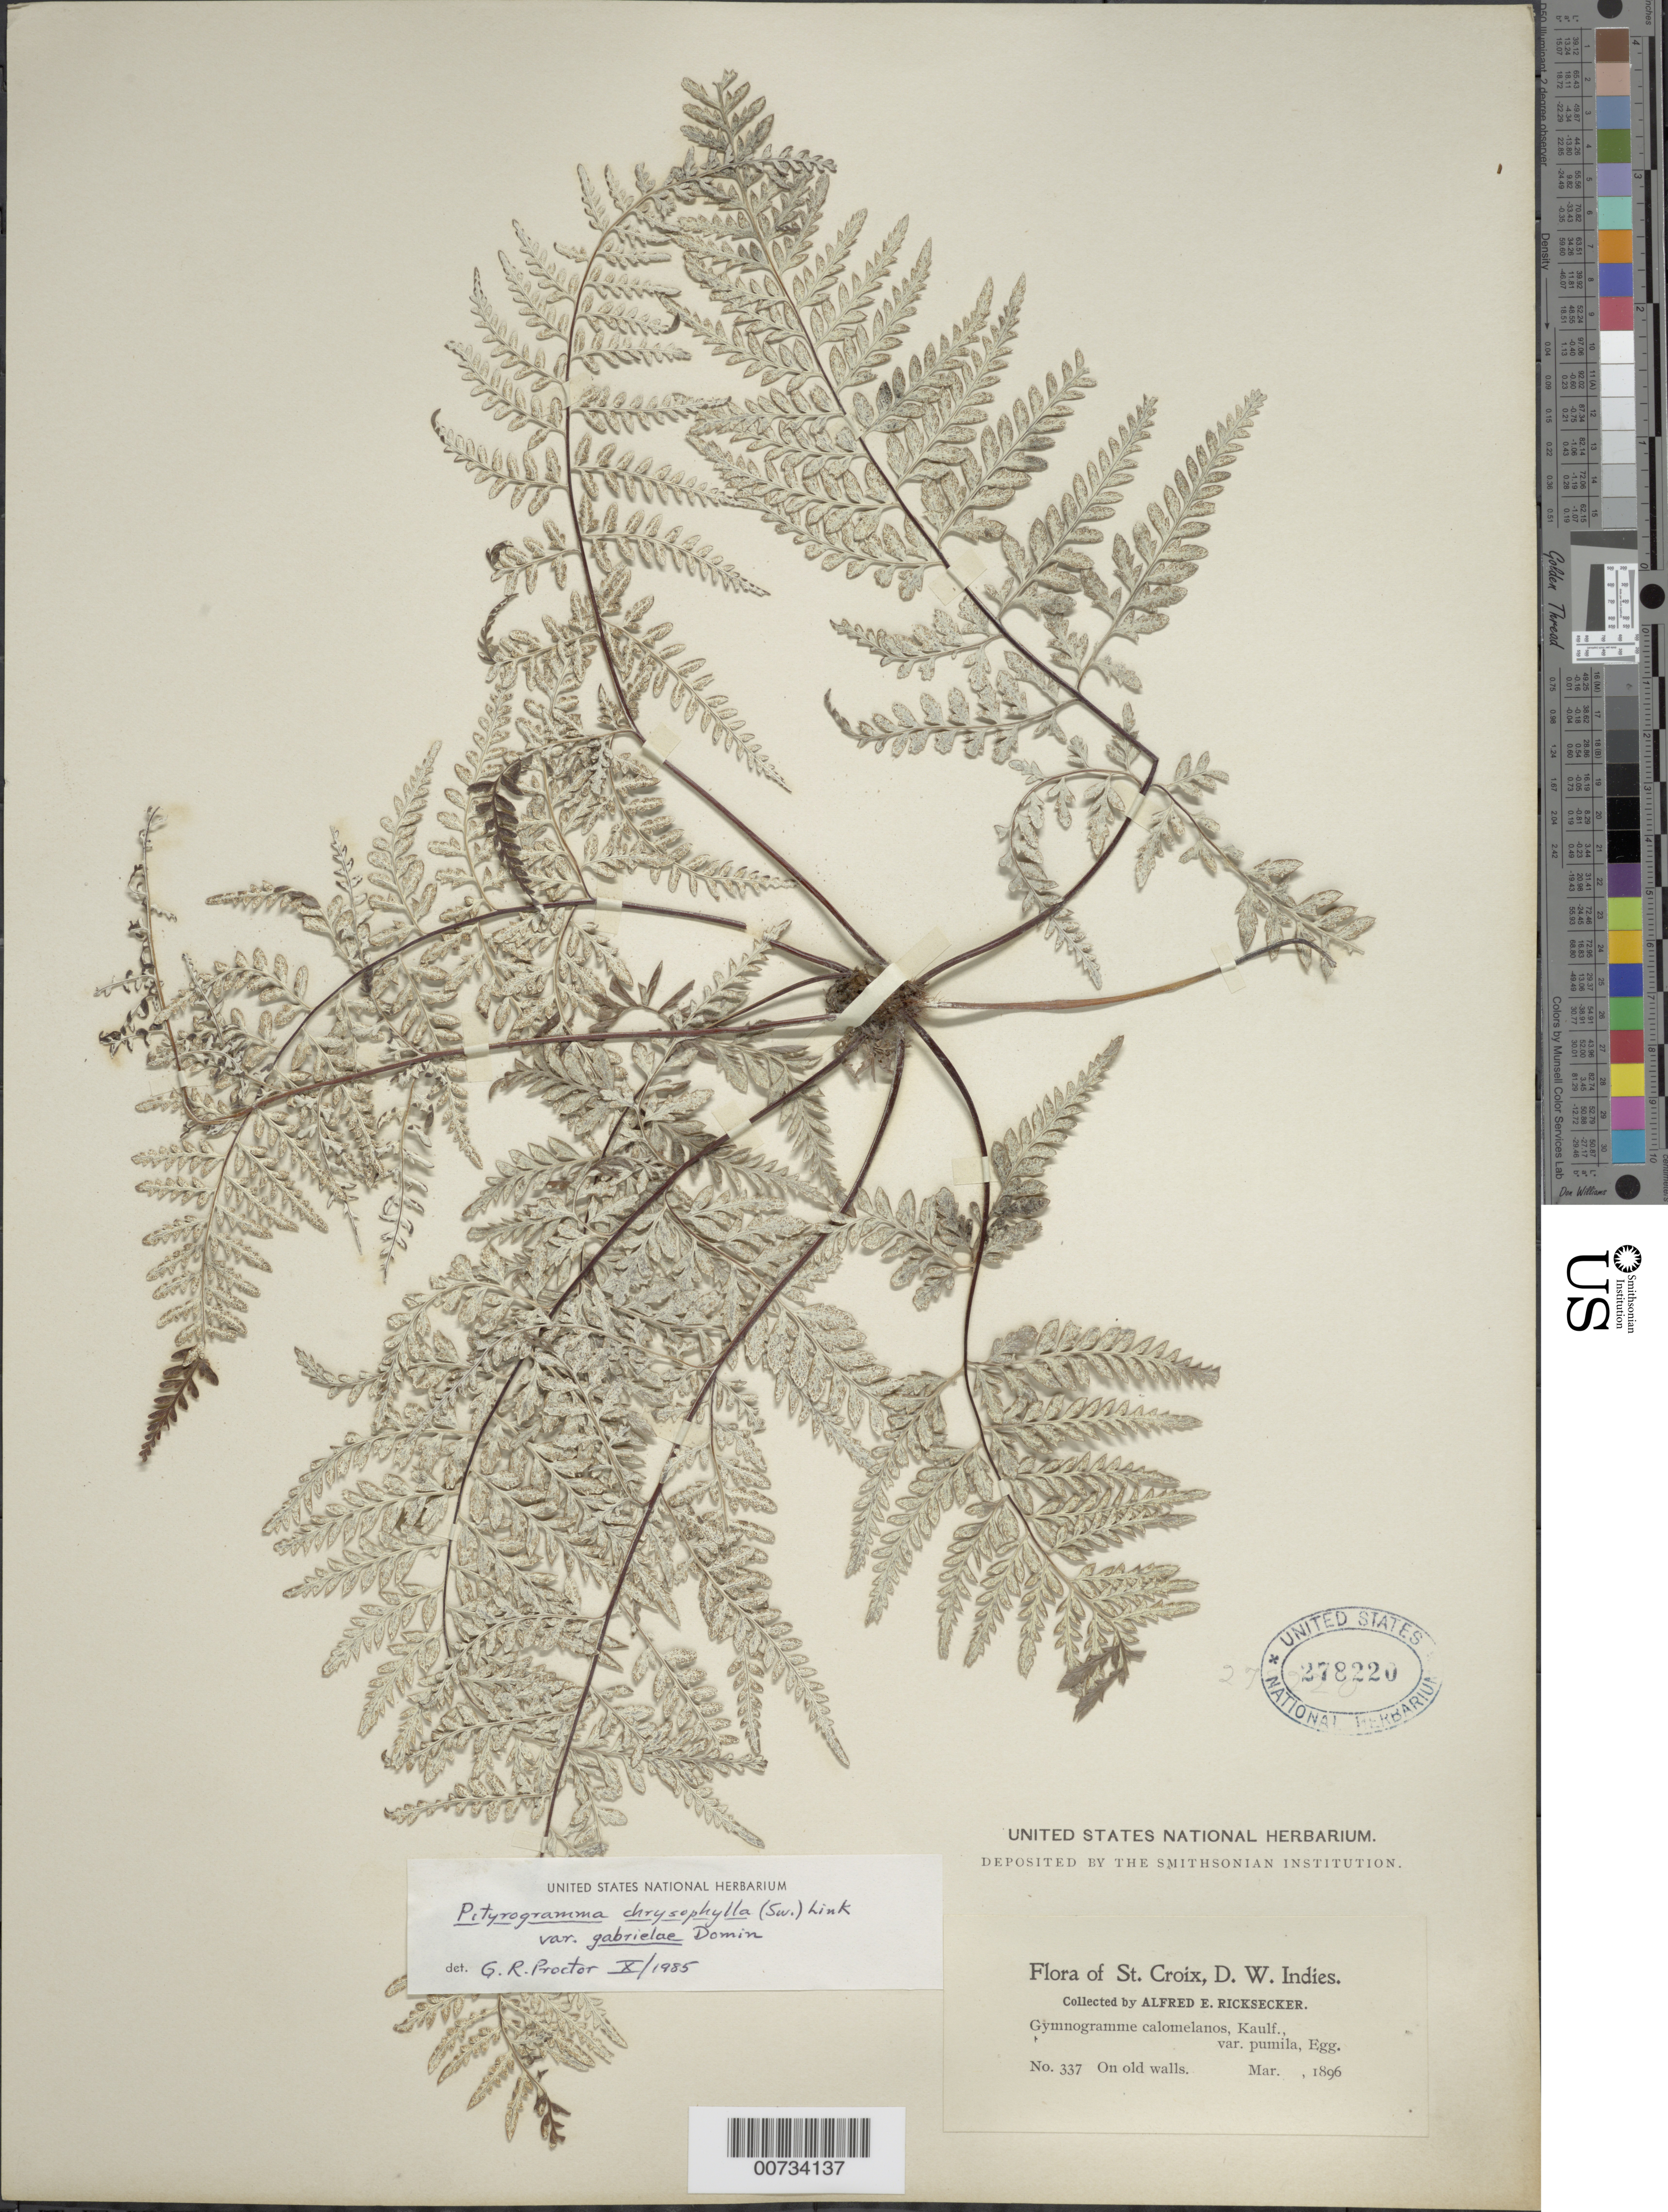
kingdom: Plantae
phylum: Tracheophyta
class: Polypodiopsida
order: Polypodiales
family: Pteridaceae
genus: Pityrogramma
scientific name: Pityrogramma chrysophylla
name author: (Sw.) Link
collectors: A. E. Ricksecker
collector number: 337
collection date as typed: Mar 1896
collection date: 1896-03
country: U.S. Virgin Islands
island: St. Croix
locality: St. Croix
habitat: On old walls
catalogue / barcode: US 278220